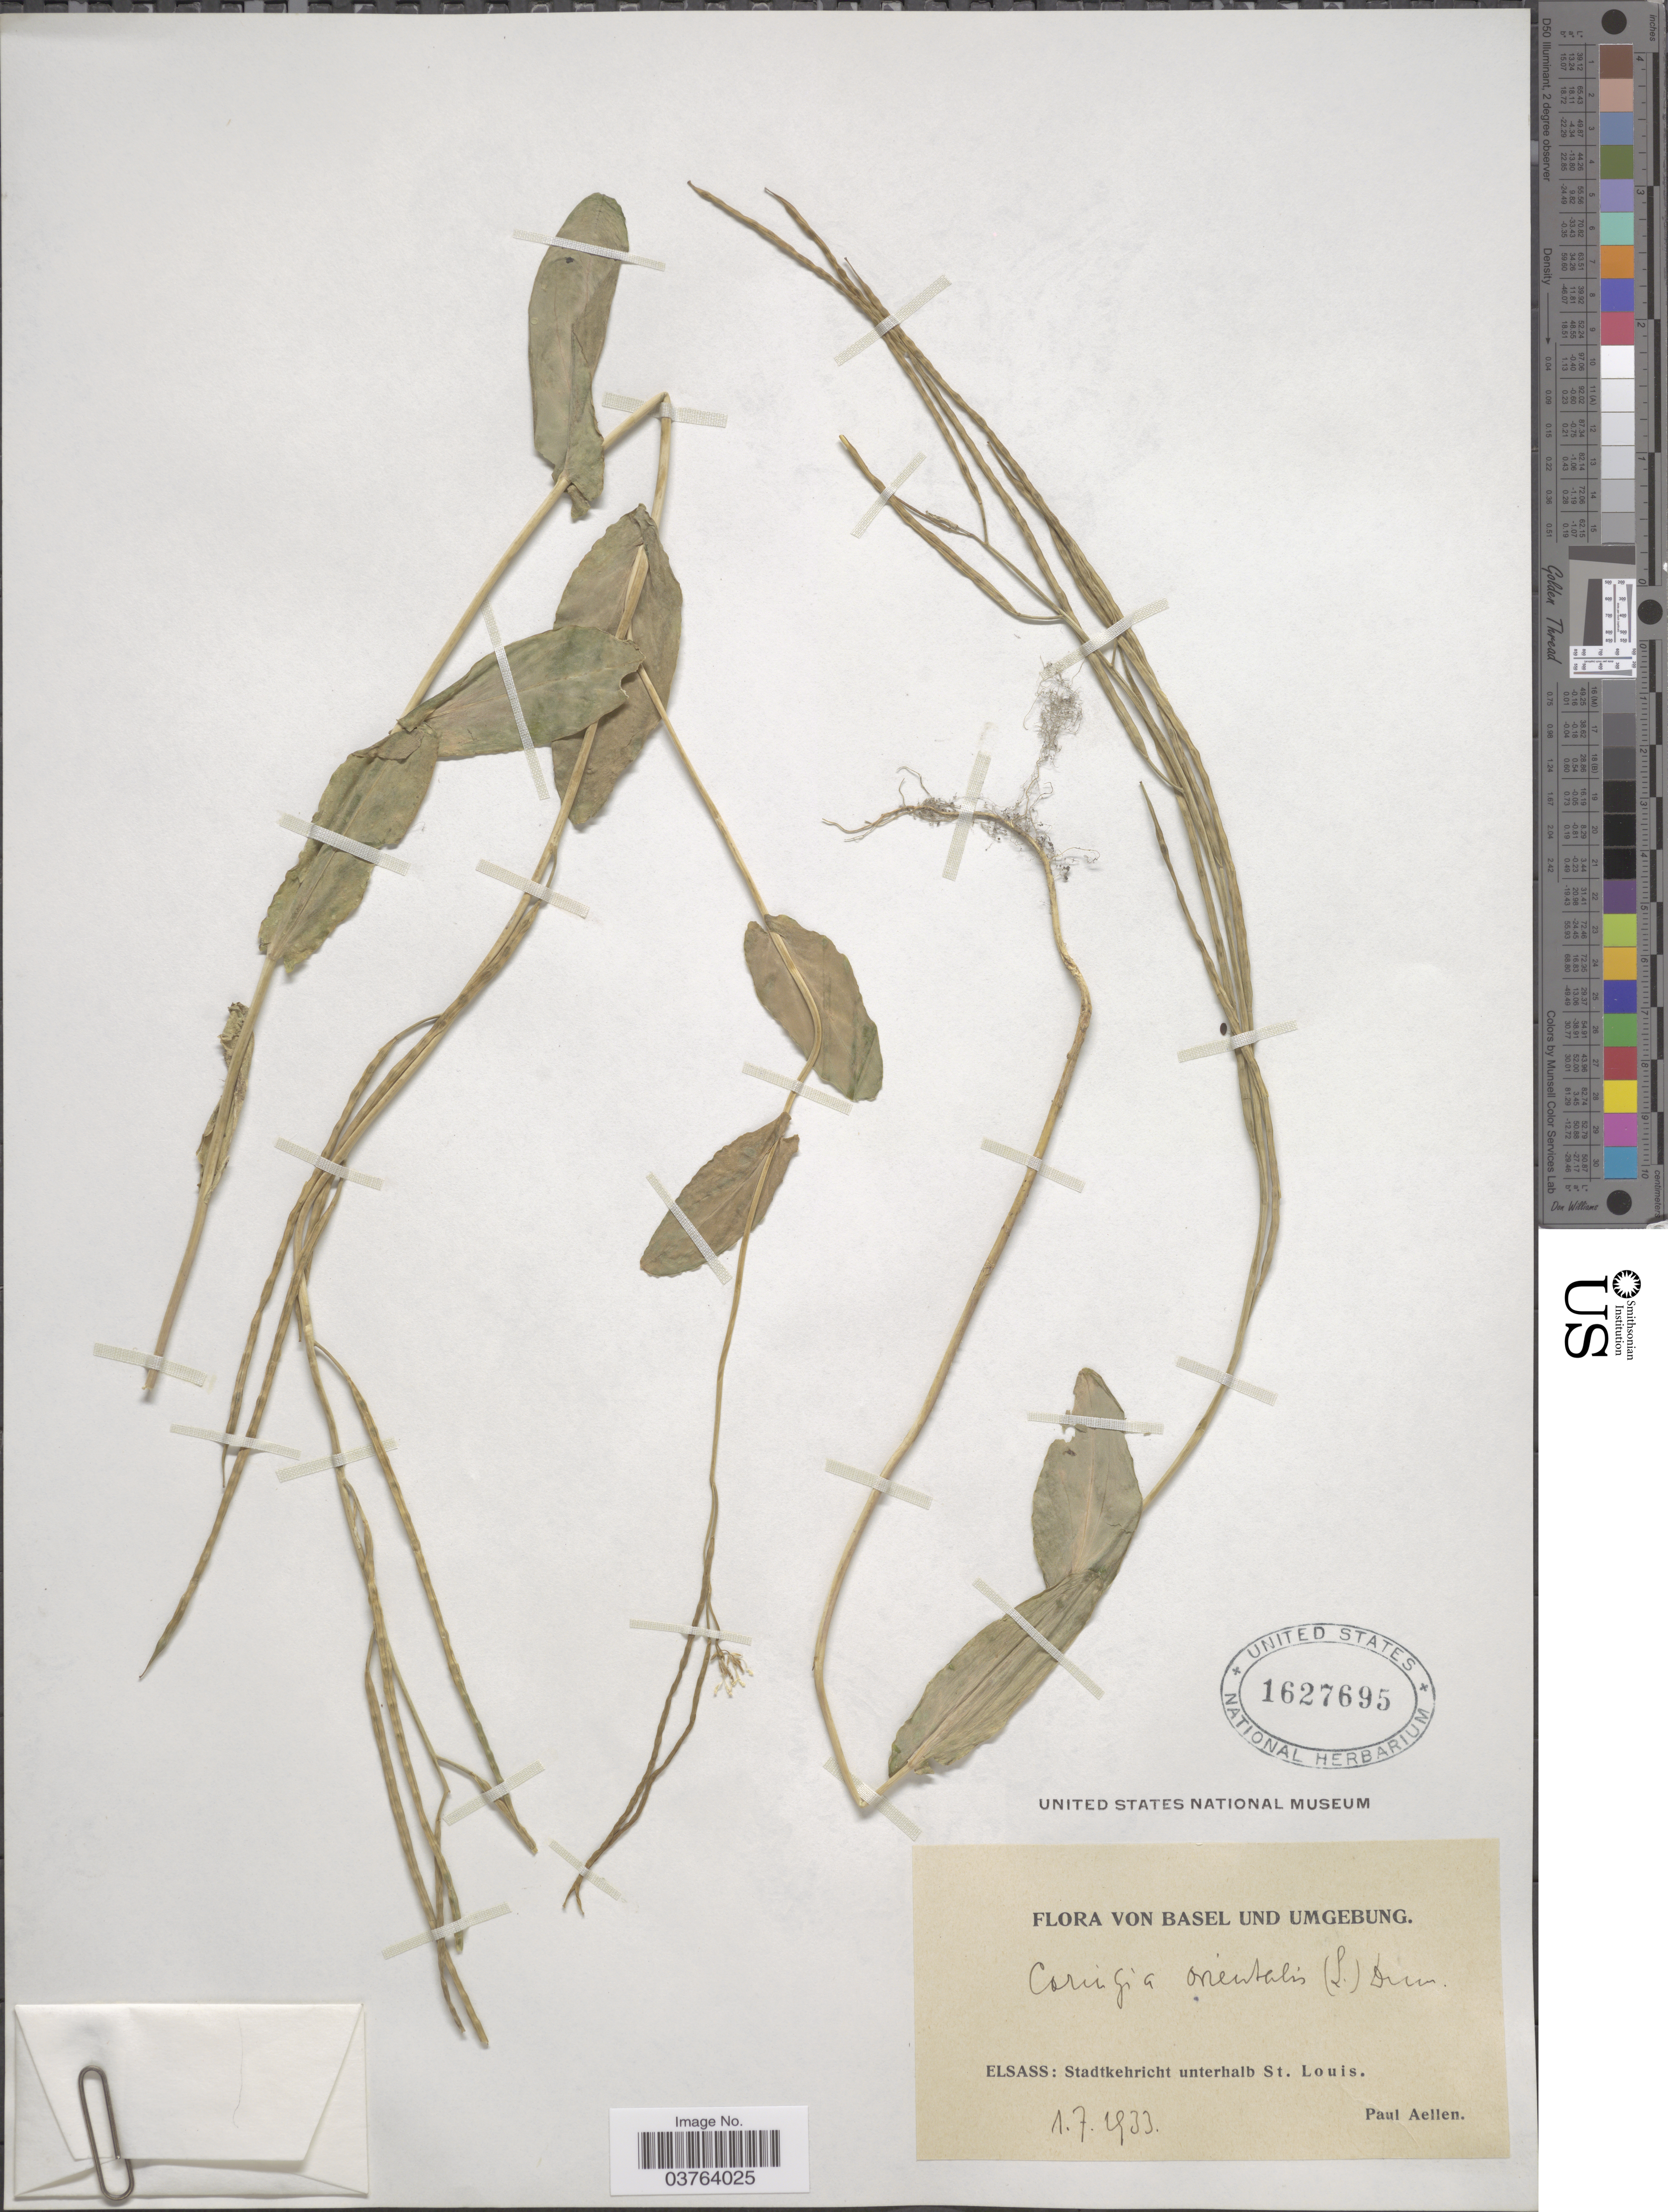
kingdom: Plantae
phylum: Tracheophyta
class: Magnoliopsida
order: Brassicales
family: Brassicaceae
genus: Conringia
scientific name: Conringia orientalis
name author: (L.) C. Presl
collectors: P. Aellen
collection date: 1933-07-01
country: Switzerland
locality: Basel und umgebung. Elsass: Stadtkehricht unterhalb St. Louis.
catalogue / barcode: US 1627695